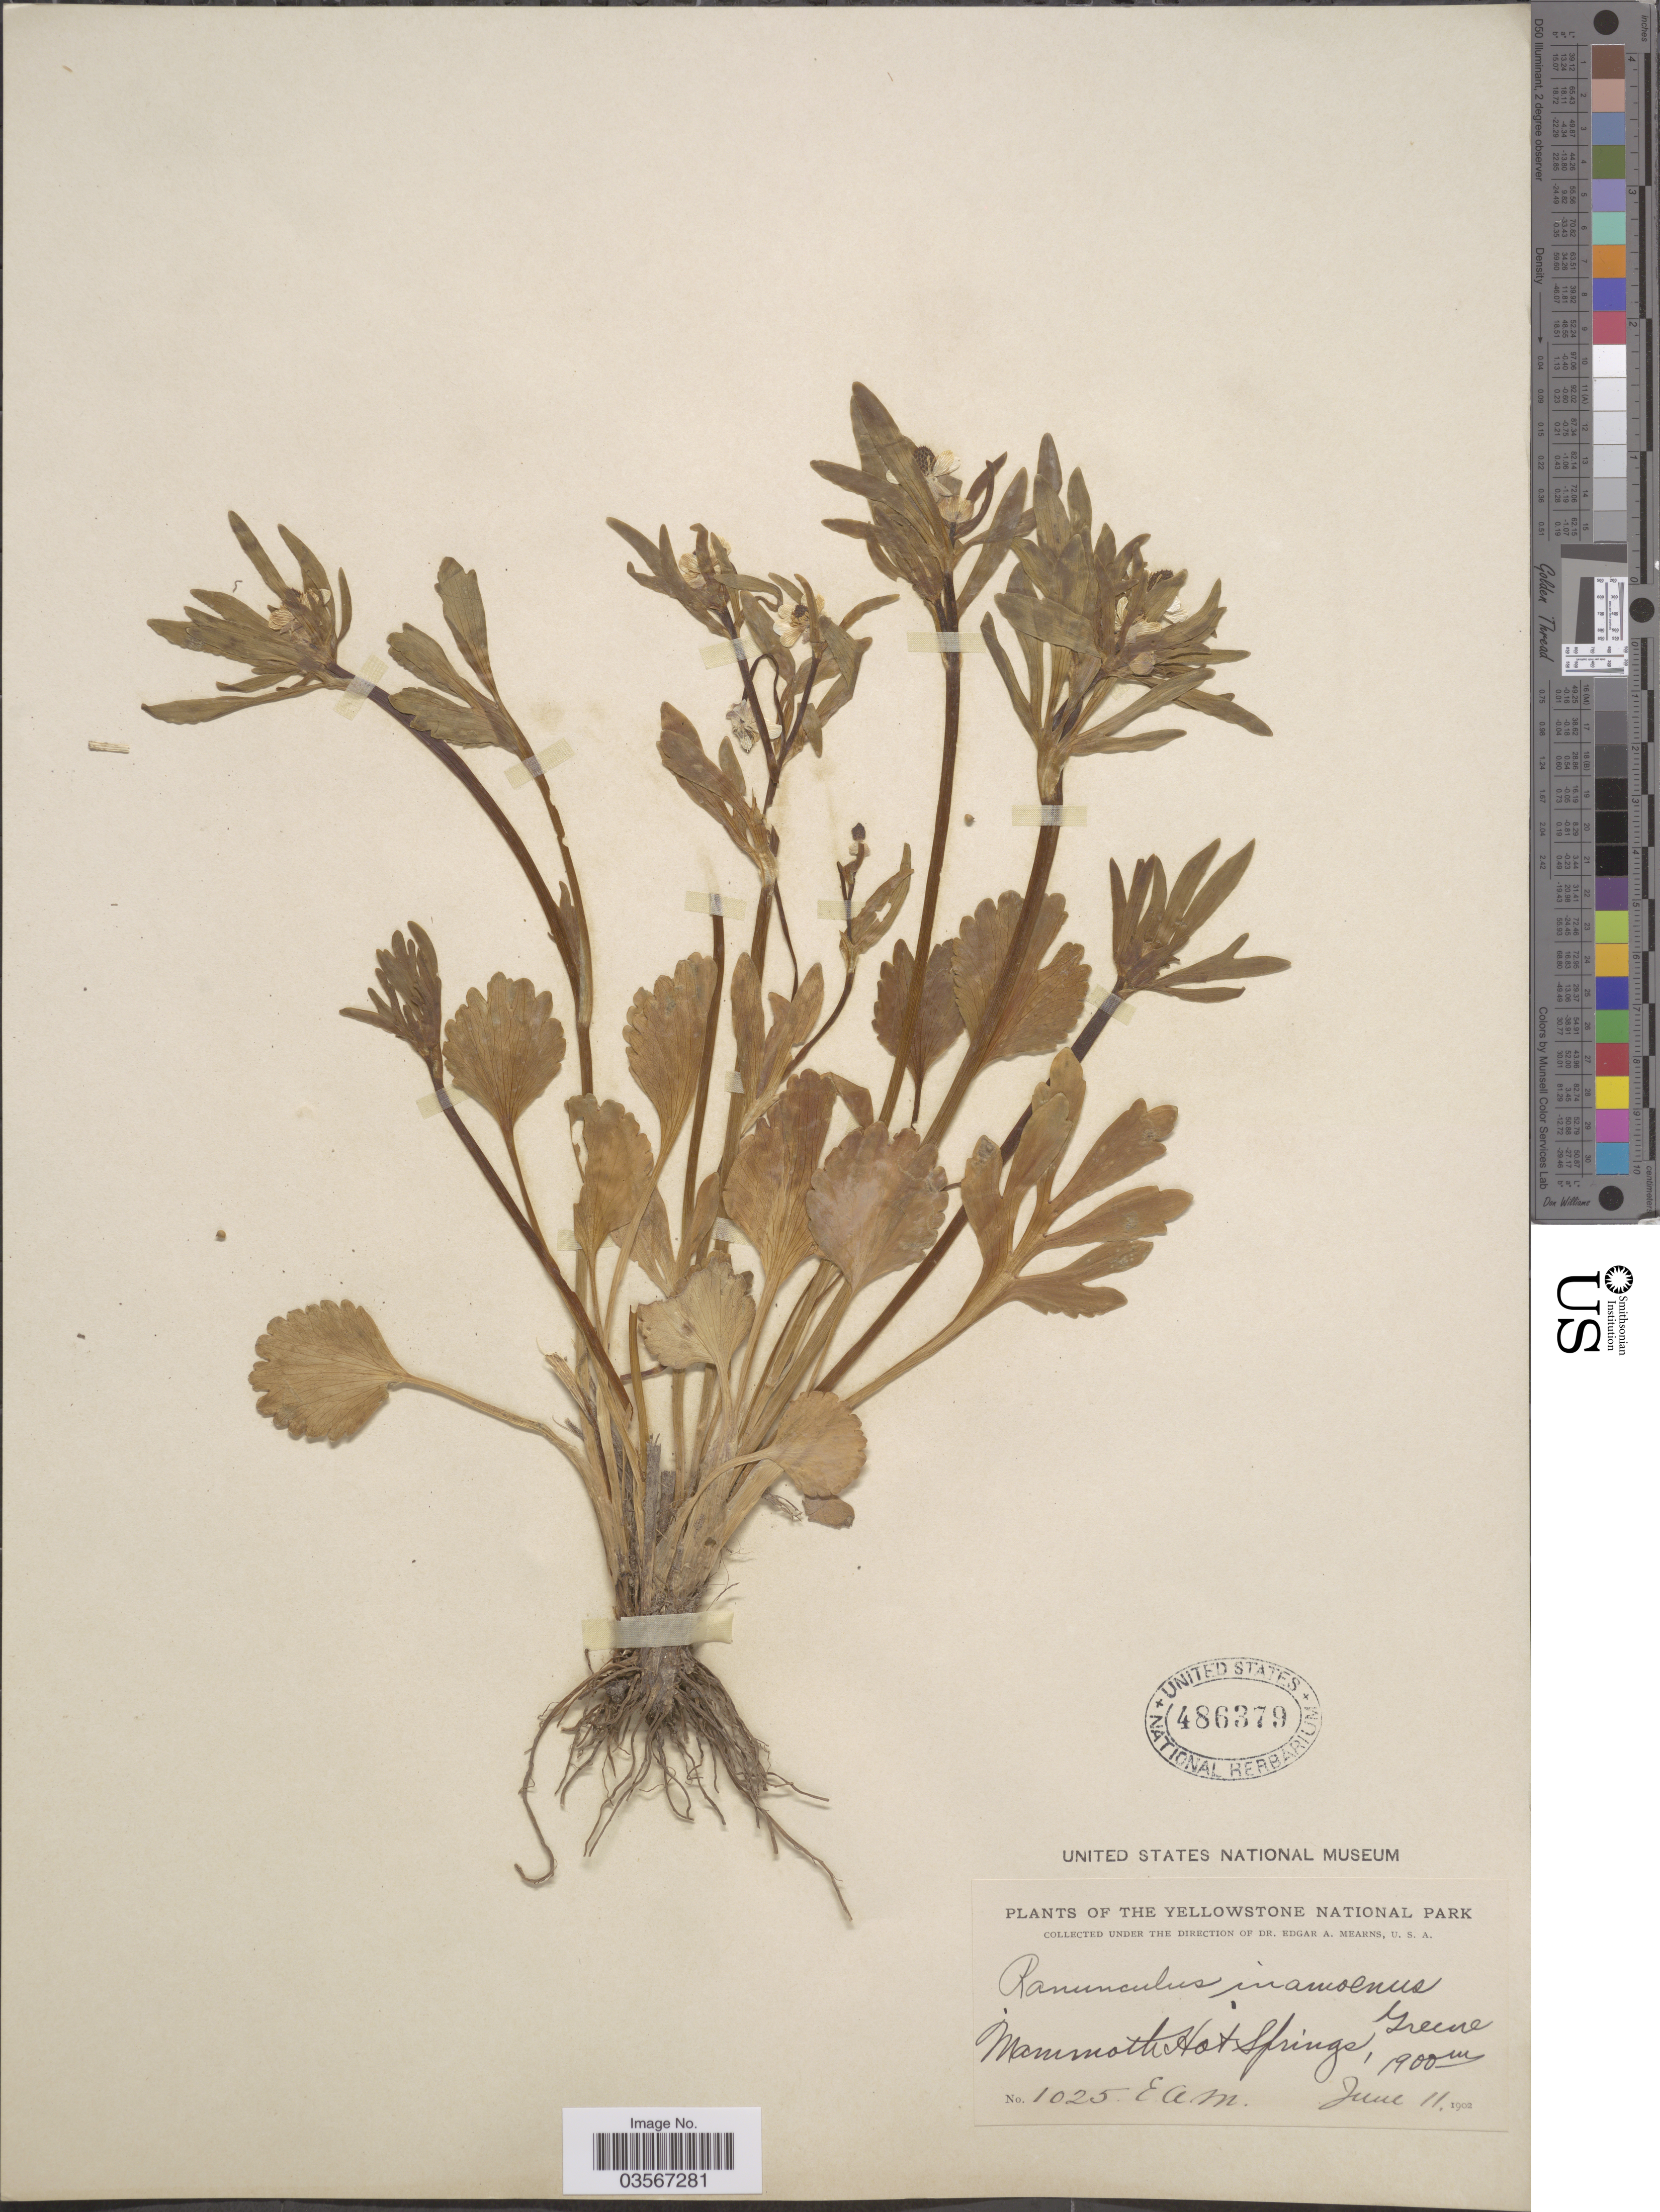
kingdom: Plantae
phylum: Tracheophyta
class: Magnoliopsida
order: Ranunculales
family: Ranunculaceae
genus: Ranunculus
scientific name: Ranunculus inamoenus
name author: Greene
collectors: E. A. Mearns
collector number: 1025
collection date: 1902-06-11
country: United States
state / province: Wyoming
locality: The Yellowstone National Park. Mammoth Hot Springs.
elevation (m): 1900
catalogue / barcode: US 486379